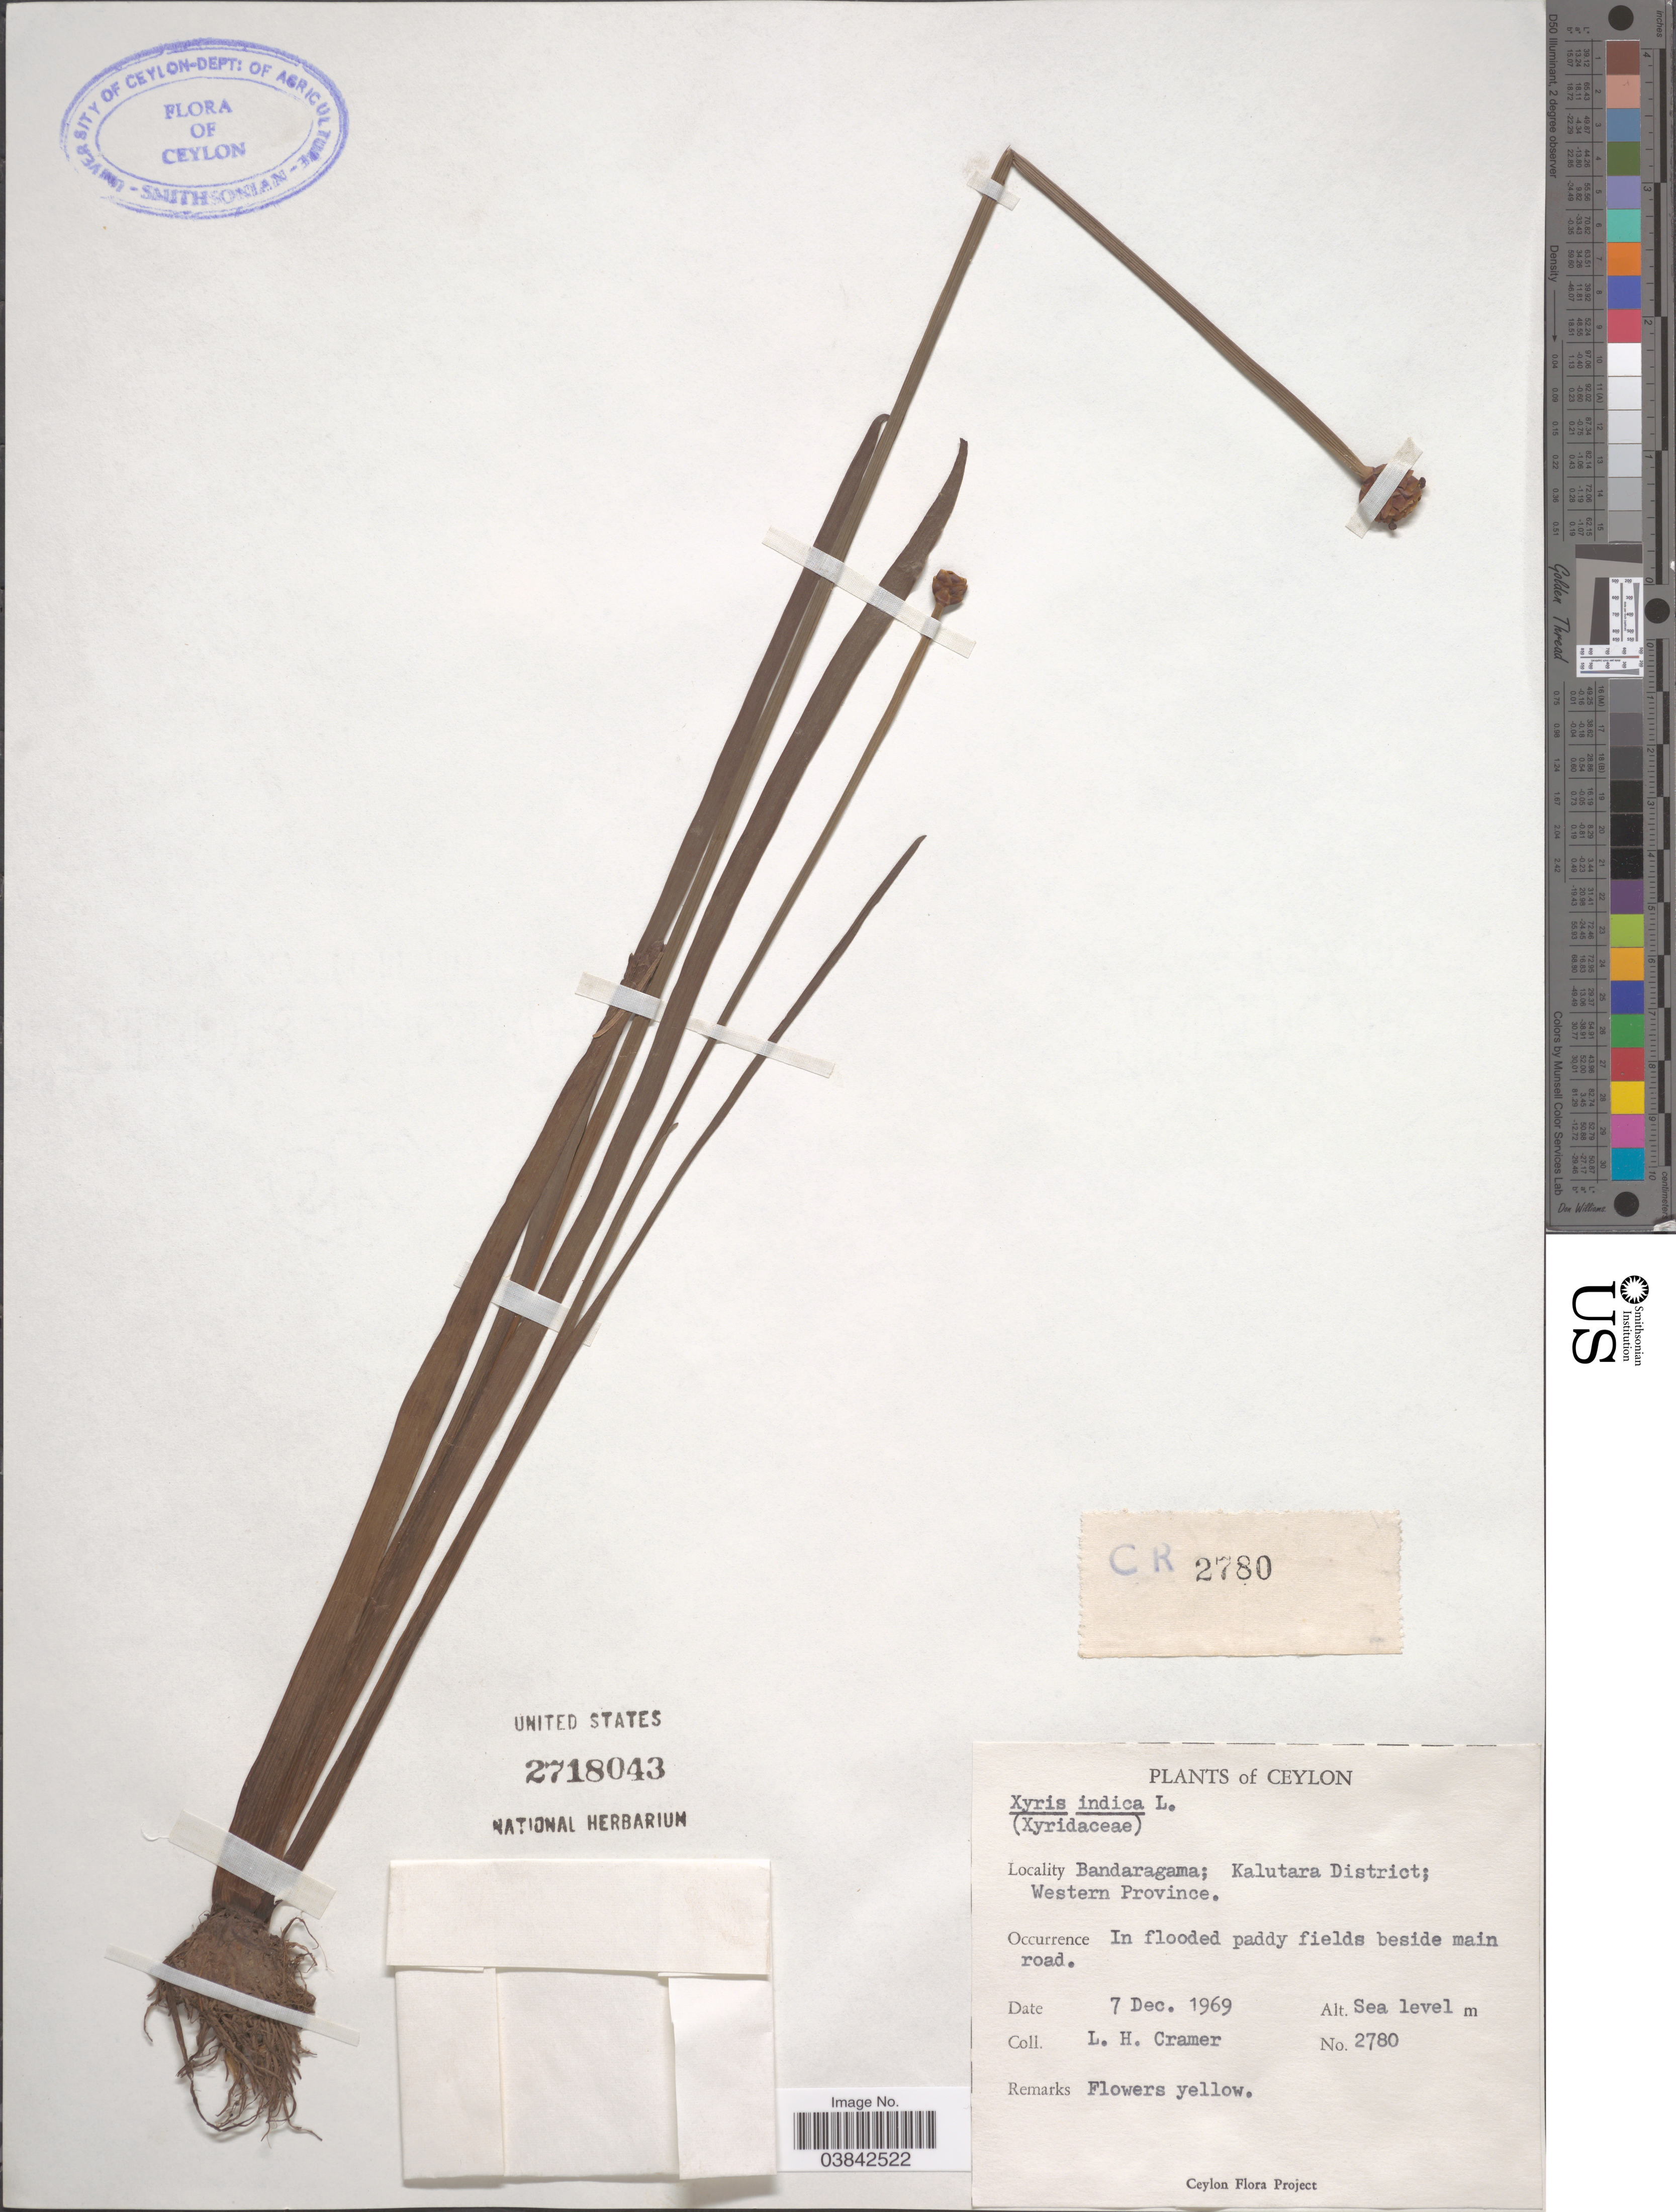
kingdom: Plantae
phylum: Tracheophyta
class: Liliopsida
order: Poales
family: Xyridaceae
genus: Xyris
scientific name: Xyris indica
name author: L.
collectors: L. H. Cramer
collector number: CR? 2780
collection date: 1969-12-07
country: Sri Lanka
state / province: Western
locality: Ceylon. Bandaragama; Kalutara District.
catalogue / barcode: US 2718043